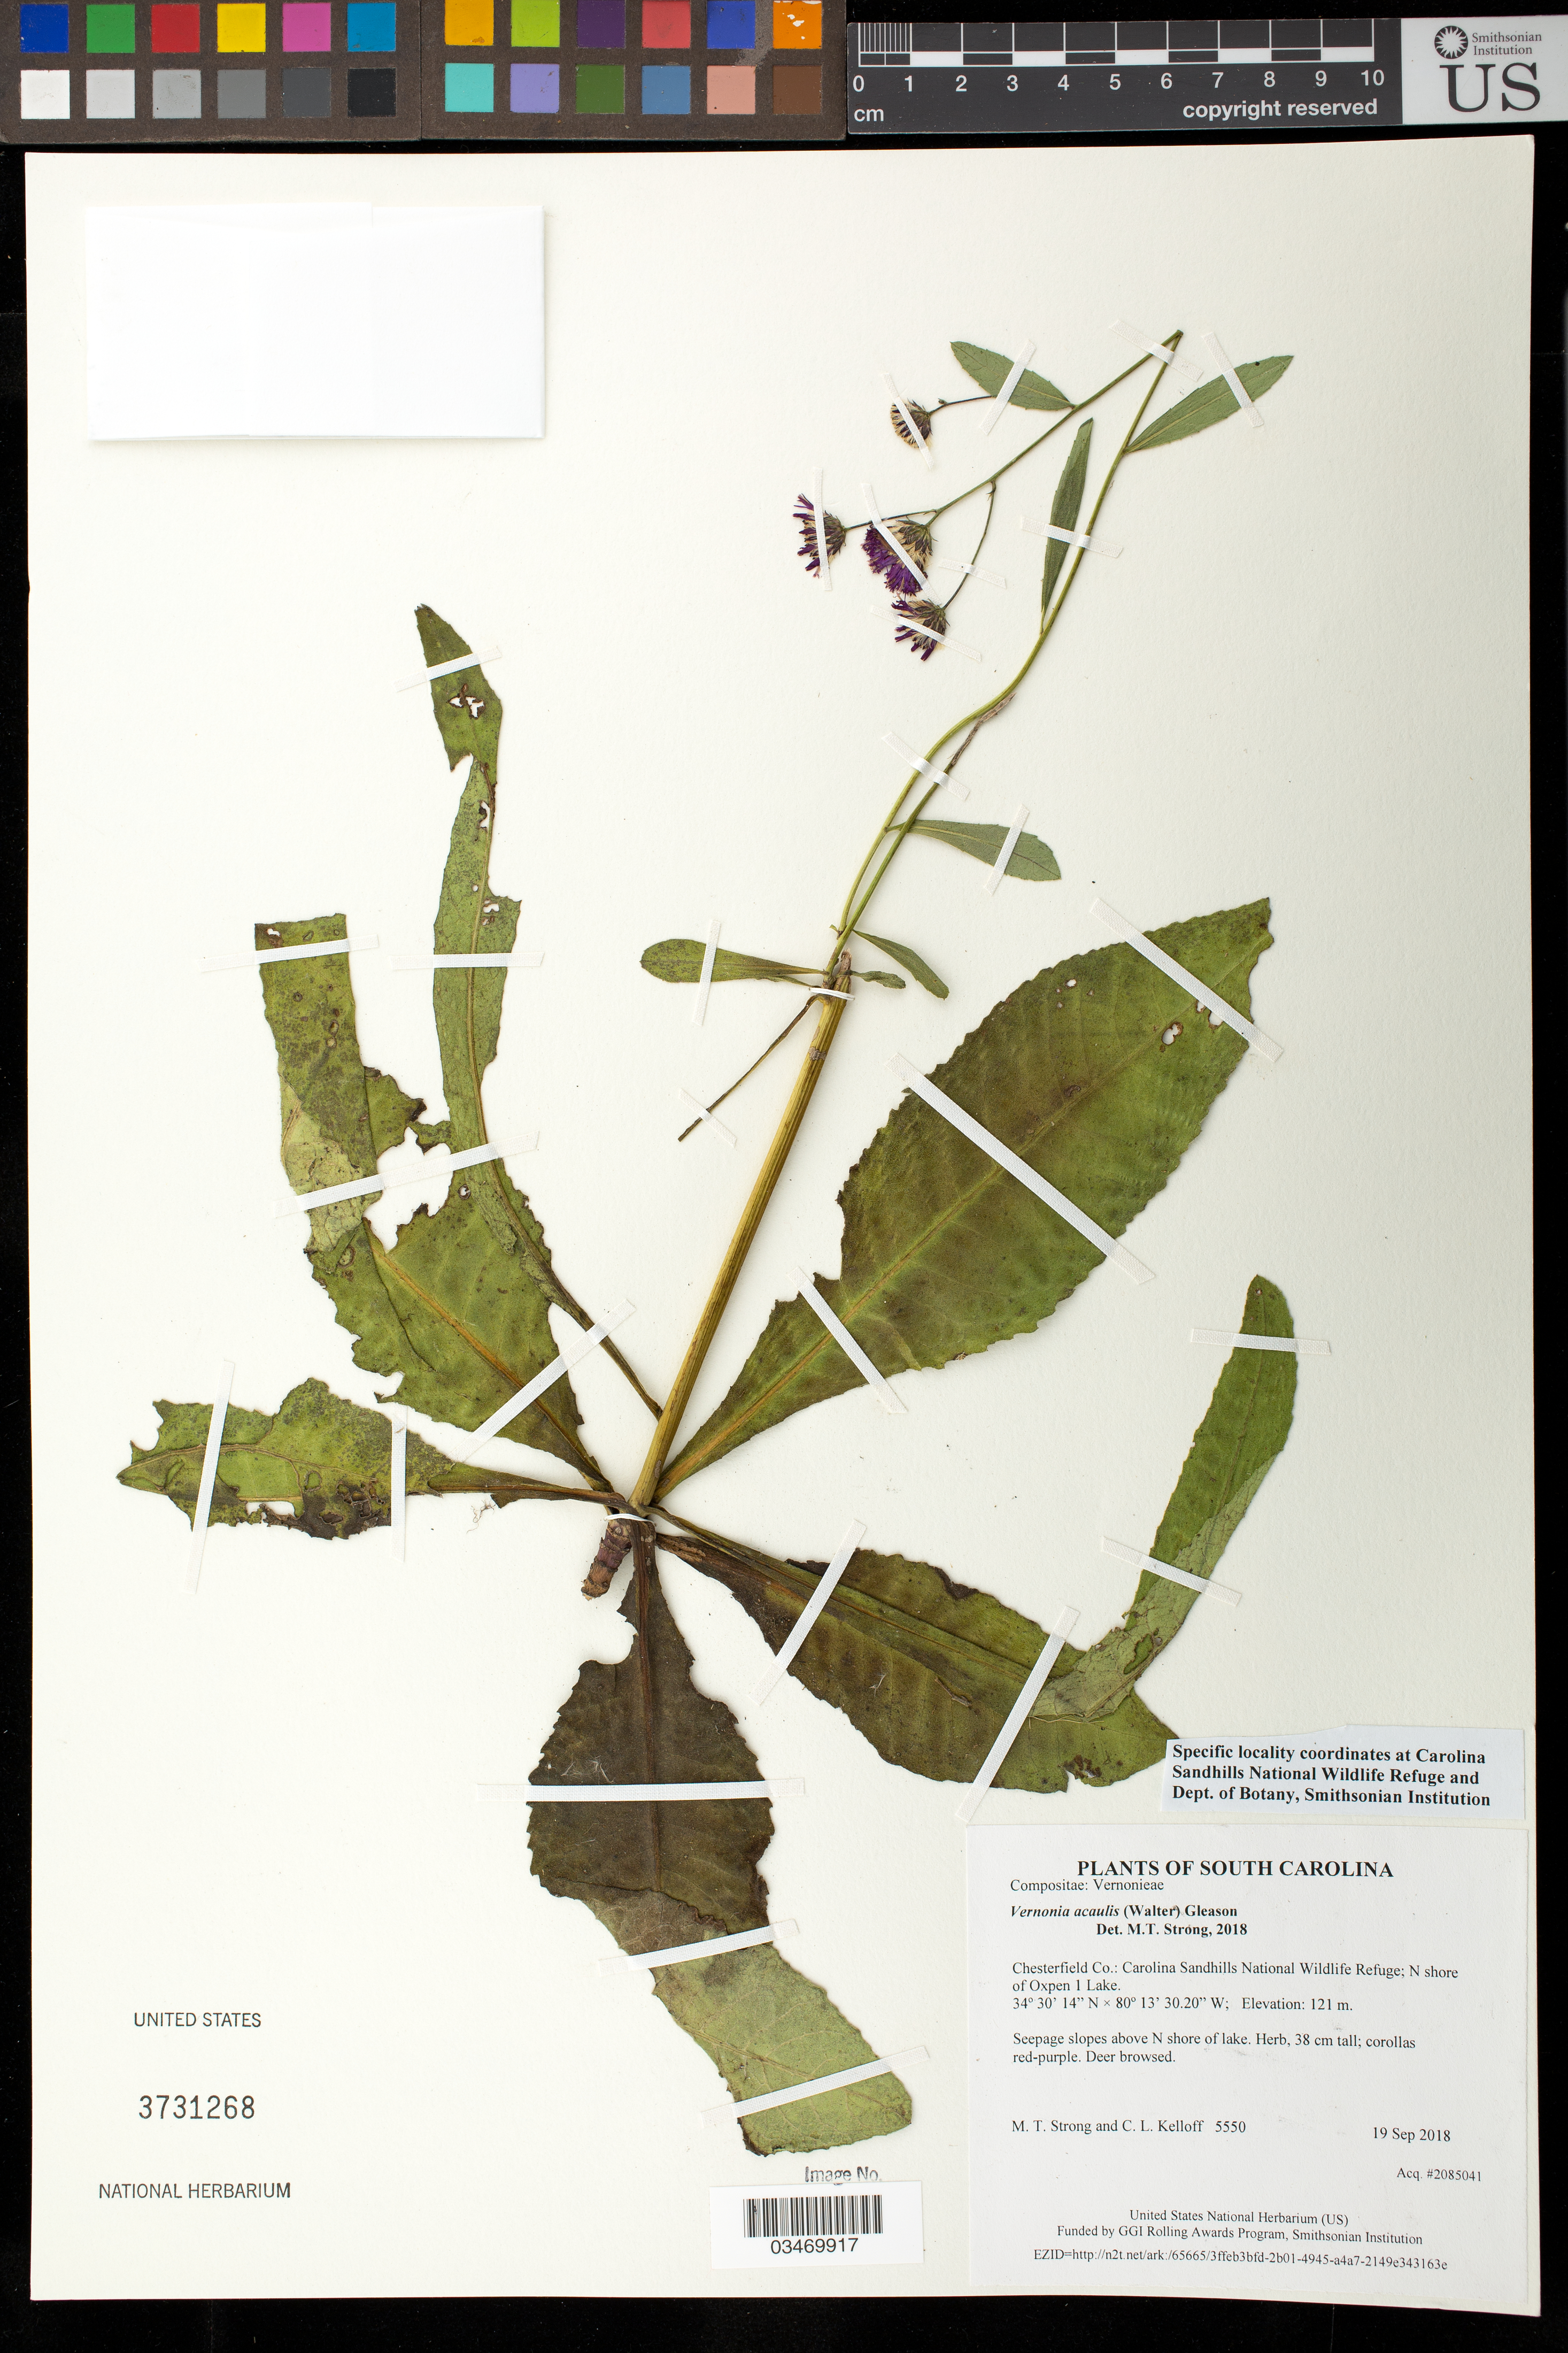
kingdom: Plantae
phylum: Tracheophyta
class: Magnoliopsida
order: Asterales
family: Asteraceae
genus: Vernonia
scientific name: Vernonia acaulis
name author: (Walter) Gleason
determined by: Strong, M. T., (US), Smithsonian Institution - National Museum of Natural History (UNITED STATES)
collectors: M. T. Strong & C. L. Kelloff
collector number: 5550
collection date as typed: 19 Sep 2018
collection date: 2018-09-19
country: United States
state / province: South Carolina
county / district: Chesterfield Co.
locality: Carolina Sandhills National Wildlife Refuge; N shore of Oxpen 1 Lake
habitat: In grassy area between lakes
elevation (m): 121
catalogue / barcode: US 3731268